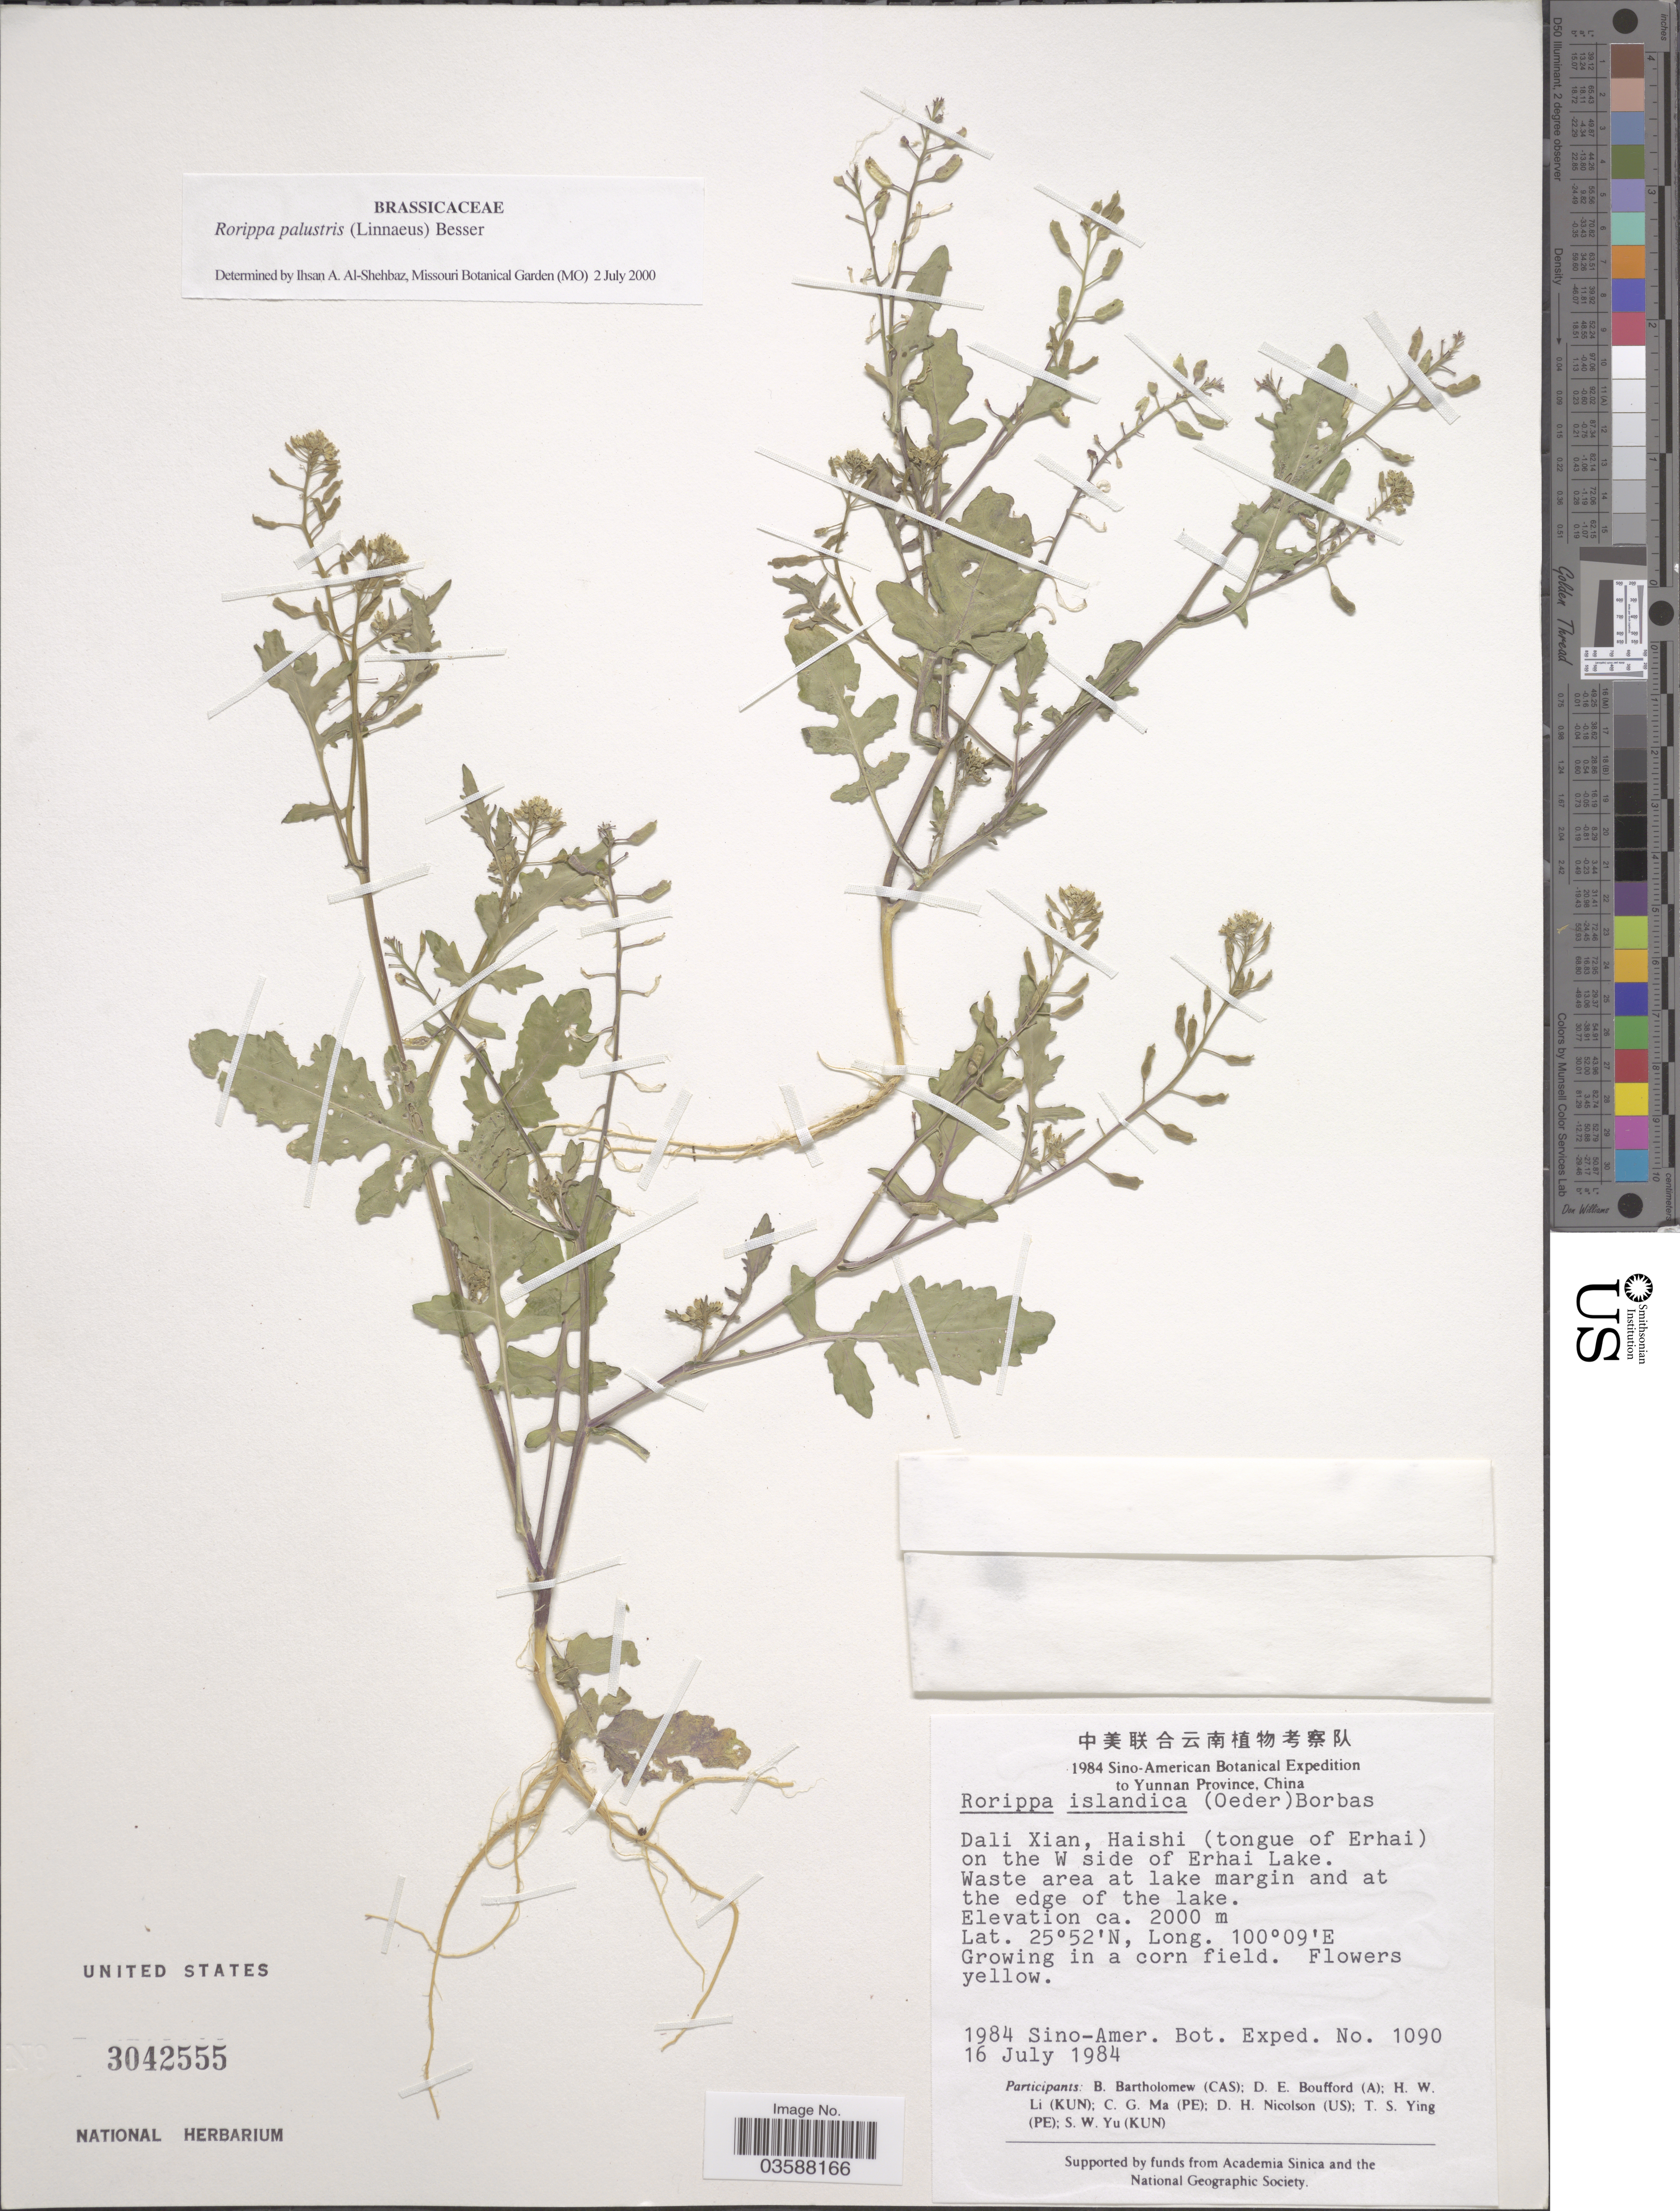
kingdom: Plantae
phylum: Tracheophyta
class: Magnoliopsida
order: Brassicales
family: Brassicaceae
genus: Rorippa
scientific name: Rorippa palustris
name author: (L.) Besser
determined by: Al-Shehbaz, I. A., (MO), Missouri Botanical Garden (UNITED STATES)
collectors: Sino-Amer. Bot. Exped. 1984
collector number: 1090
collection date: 1984-07-16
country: China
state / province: Yunnan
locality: Dali Xian, Haishi (tongue of Erhai) on the W side of Erhai Lake. Waste area at lake margin and at the edge of the lake.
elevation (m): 2000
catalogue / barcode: US 3042555